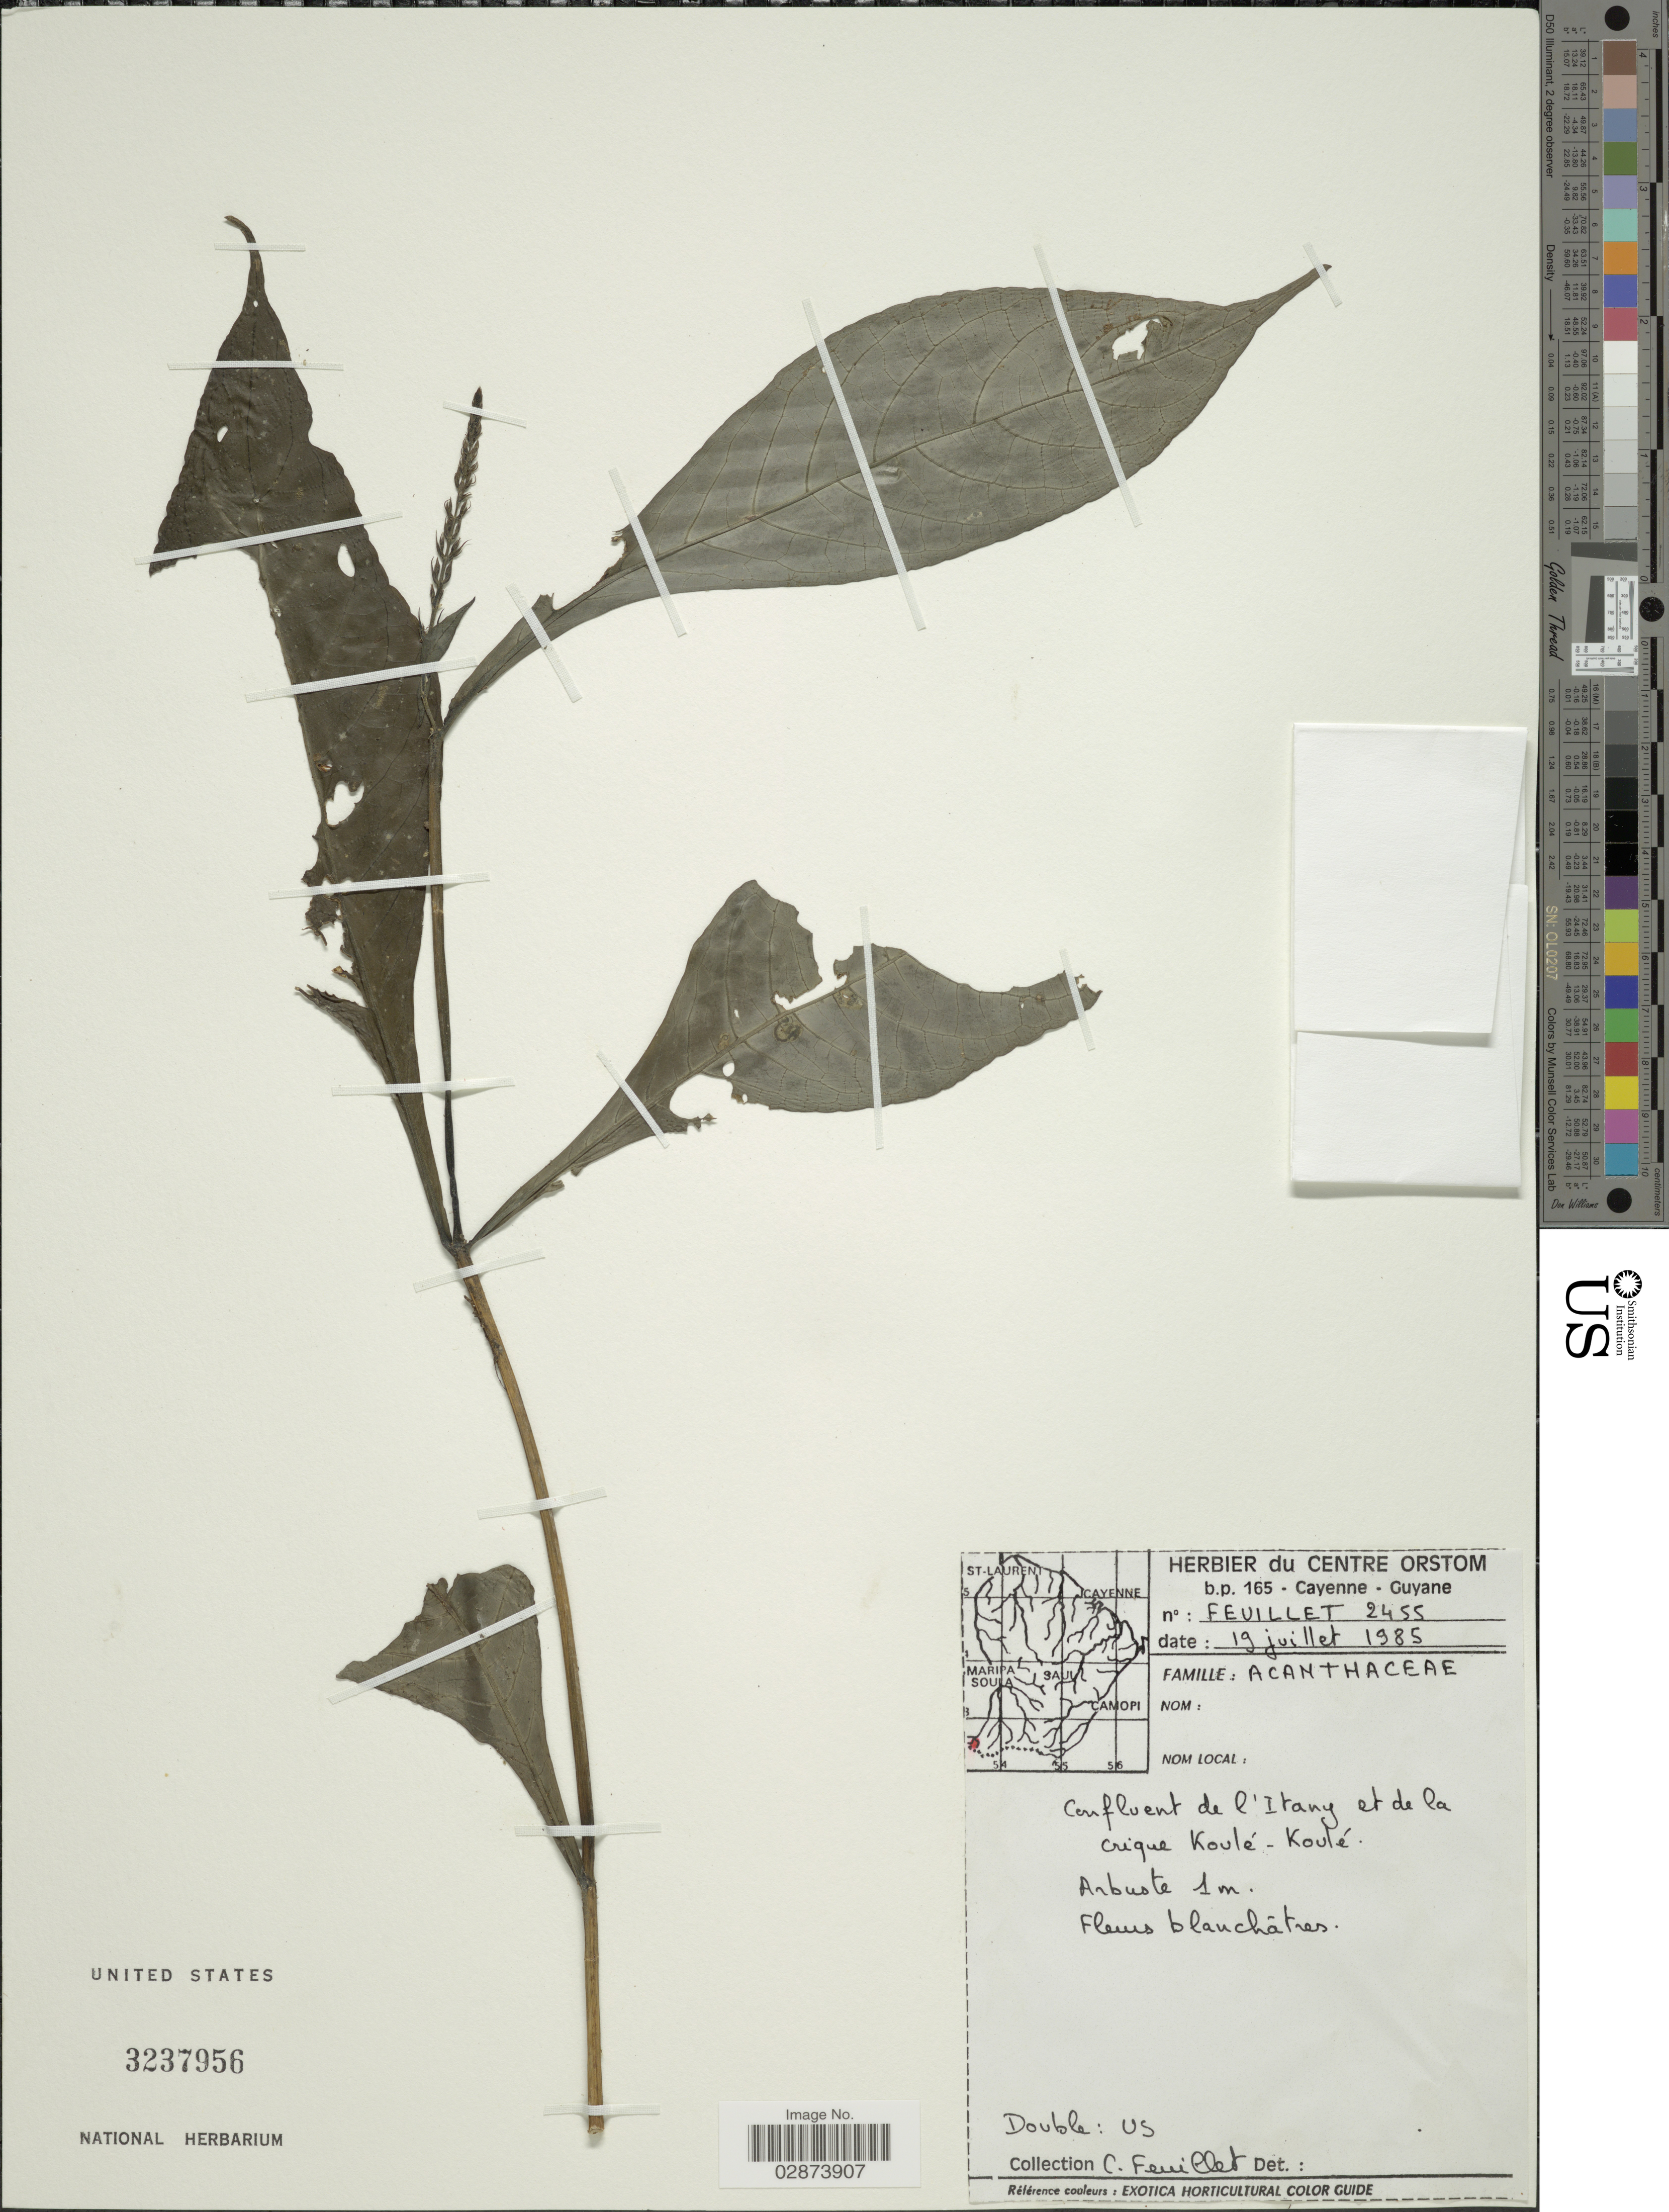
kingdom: Plantae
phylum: Tracheophyta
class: Magnoliopsida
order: Lamiales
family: Acanthaceae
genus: Pulchranthus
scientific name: Pulchranthus variegatus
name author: (Aubl.) V.M. Baum et al.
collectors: C. Feuillet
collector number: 2455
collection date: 1985-07-19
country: French Guiana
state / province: Cayenne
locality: Confluent de l'Itany et de la crique Koulé-Koulé.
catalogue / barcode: US 3237956